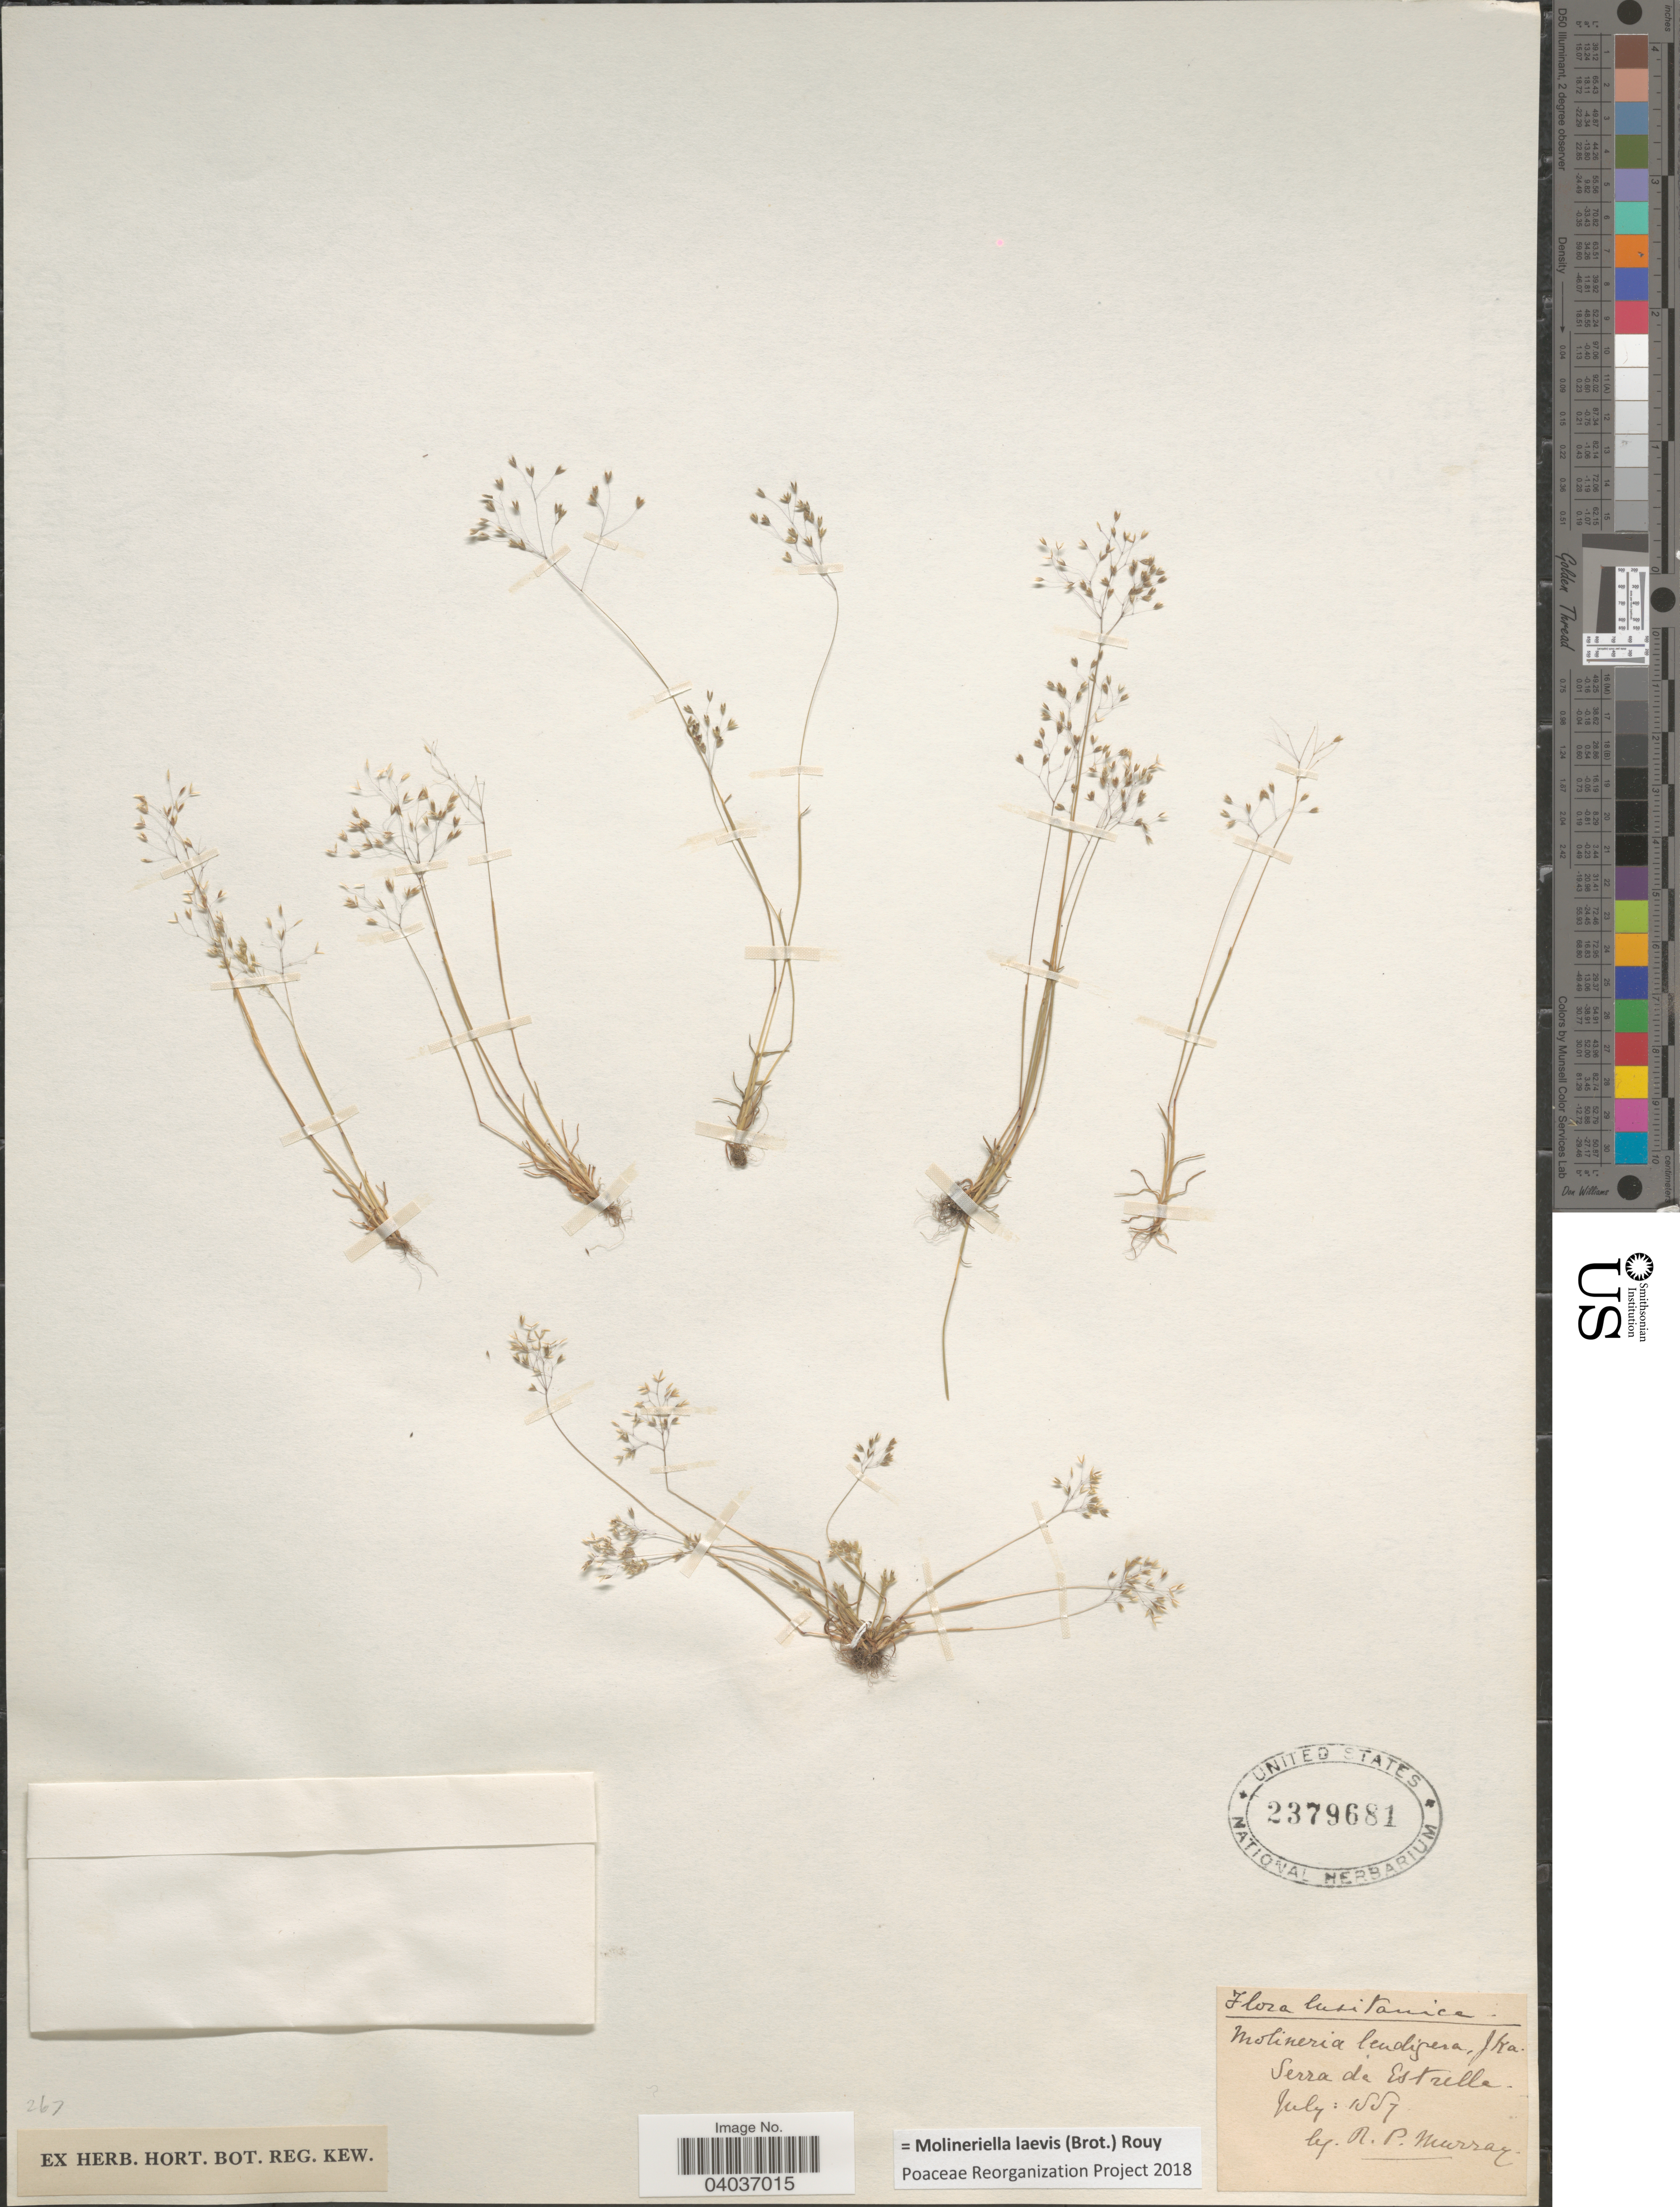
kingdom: Plantae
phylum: Tracheophyta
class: Liliopsida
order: Poales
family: Poaceae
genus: Molineriella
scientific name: Molineriella laevis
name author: (Brot.) Rouy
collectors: R. P. Murray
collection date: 1889-07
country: Portugal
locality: Lusitanica. Serra da Estrella.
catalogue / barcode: US 2379681